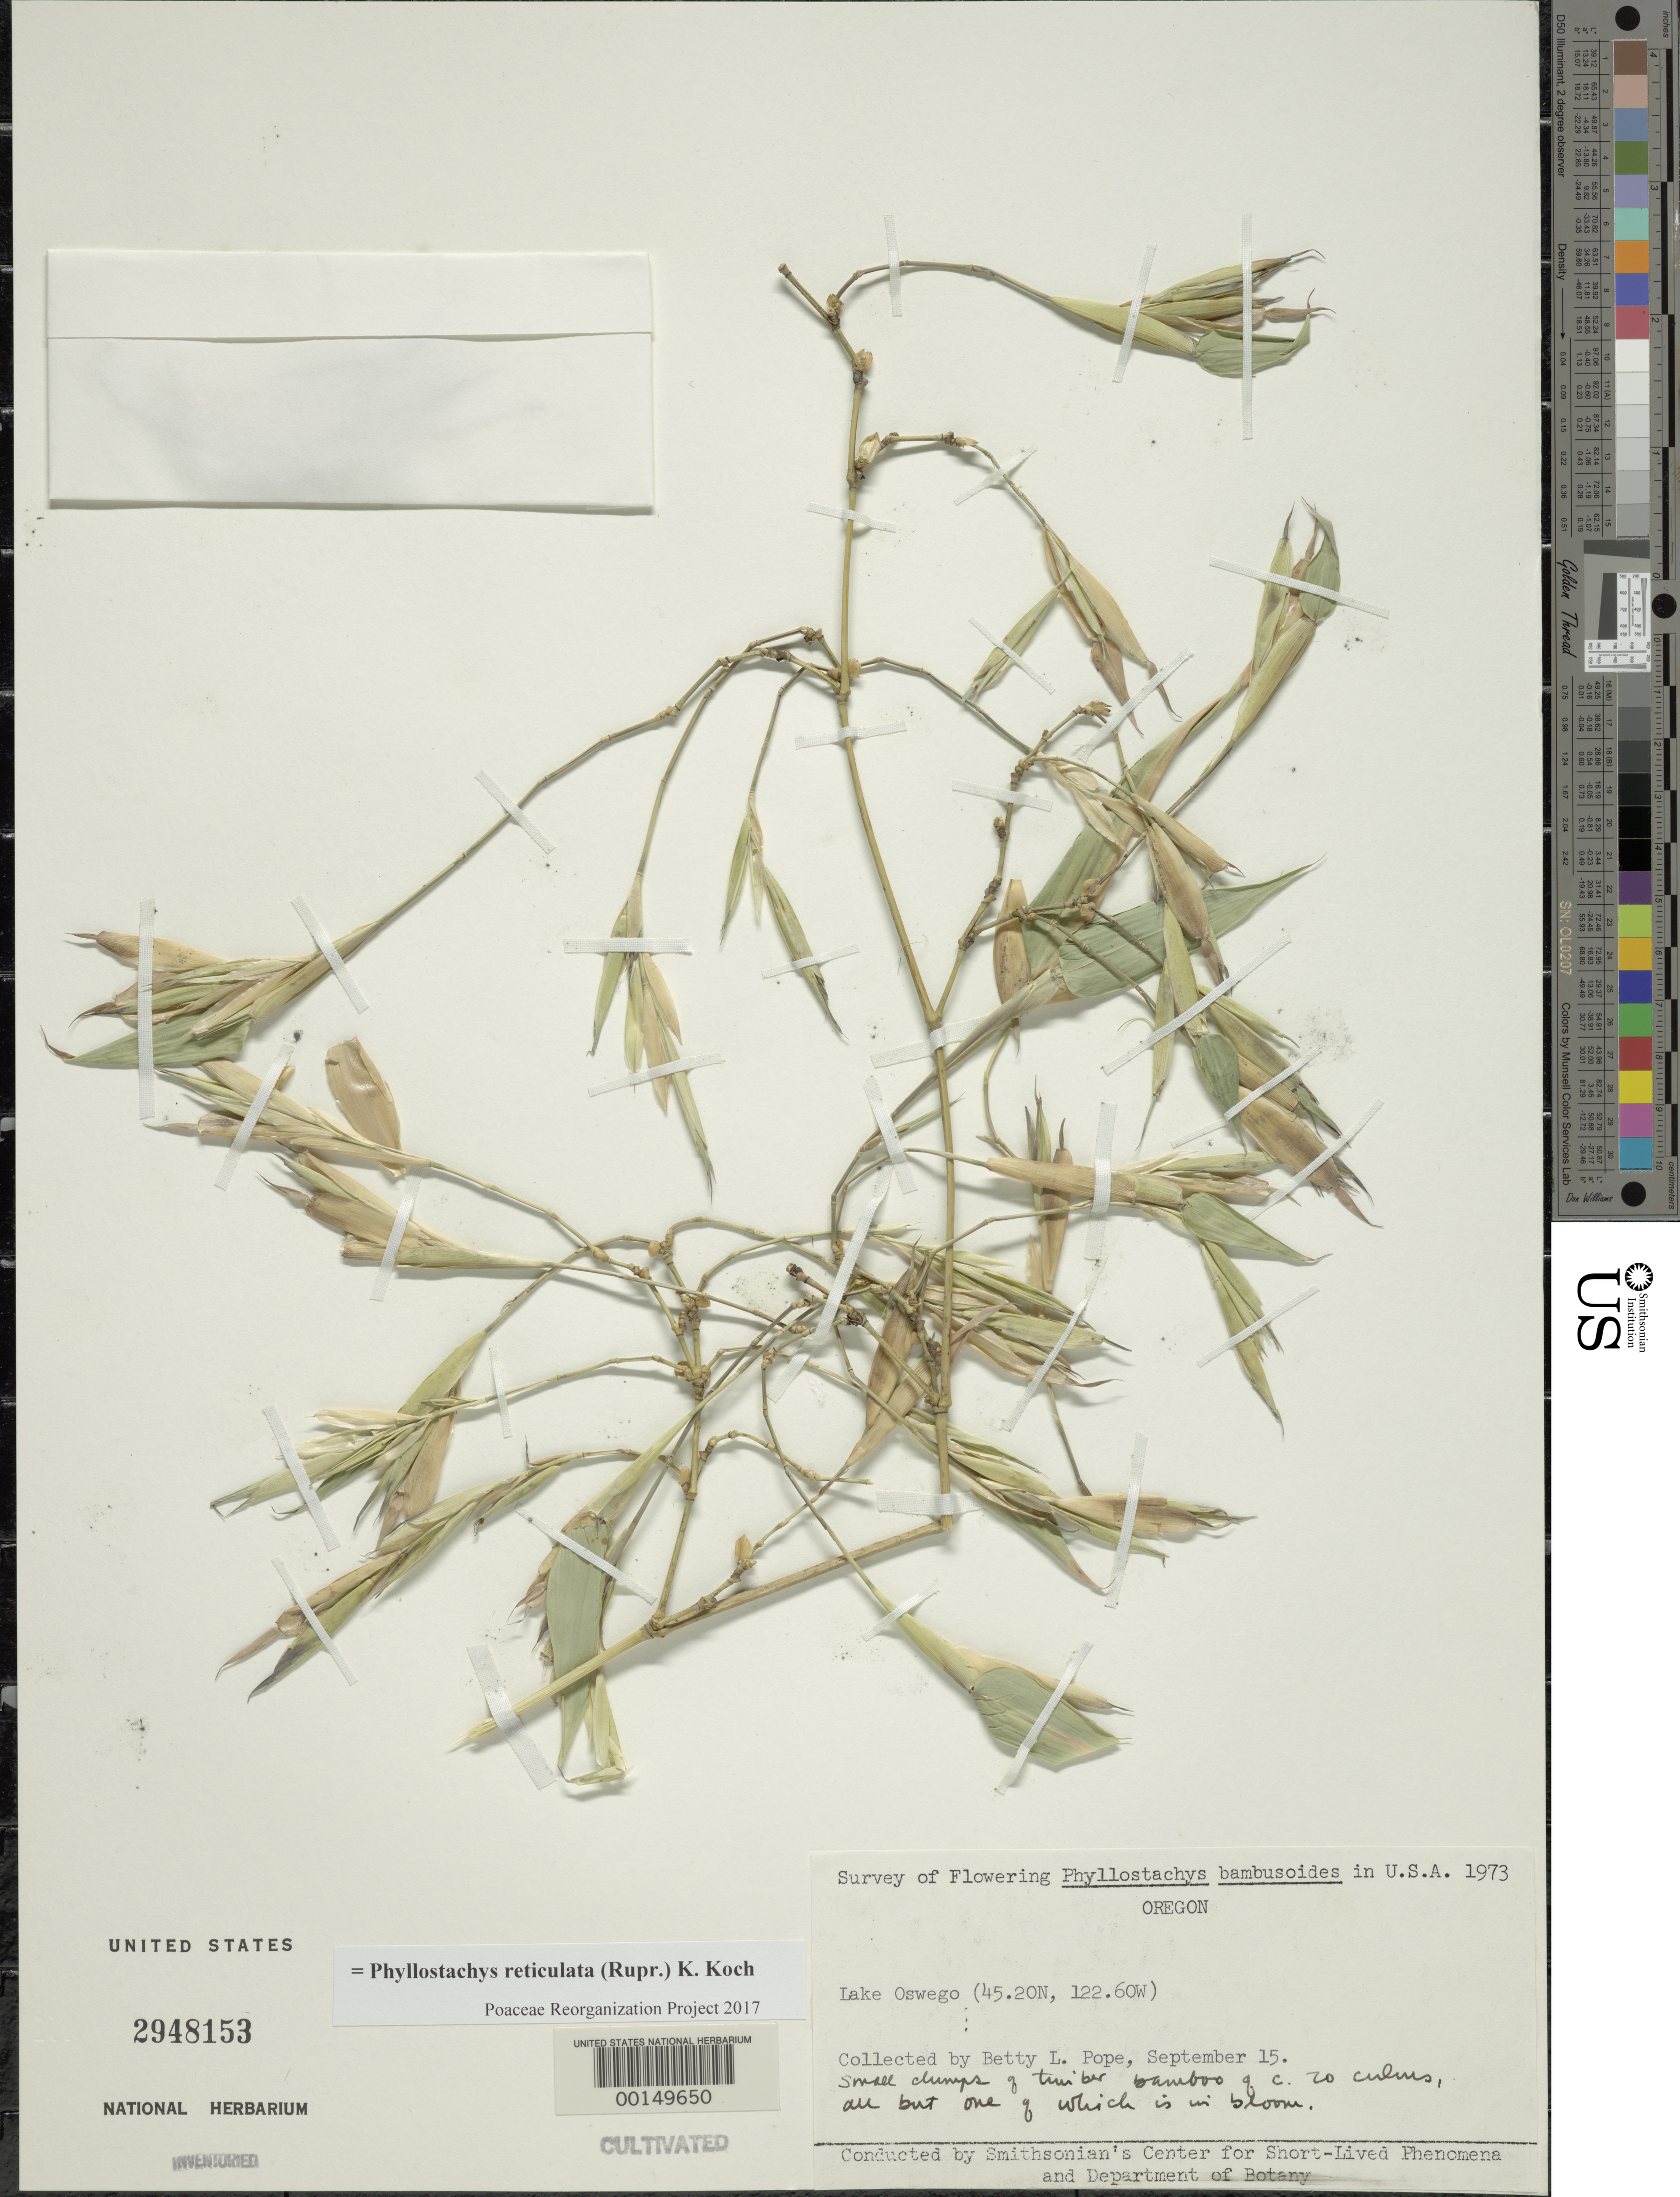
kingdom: Plantae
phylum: Tracheophyta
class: Liliopsida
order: Poales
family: Poaceae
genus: Phyllostachys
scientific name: Phyllostachys reticulata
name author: (Rupr.) K. Koch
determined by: Poaceae Reorganization Project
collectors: B. Pope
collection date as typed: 15 Sep 1973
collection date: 1973-09-15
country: United States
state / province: Oregon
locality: Lake oswego, lat. 45.2n: long. 122.6w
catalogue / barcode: US 2948153